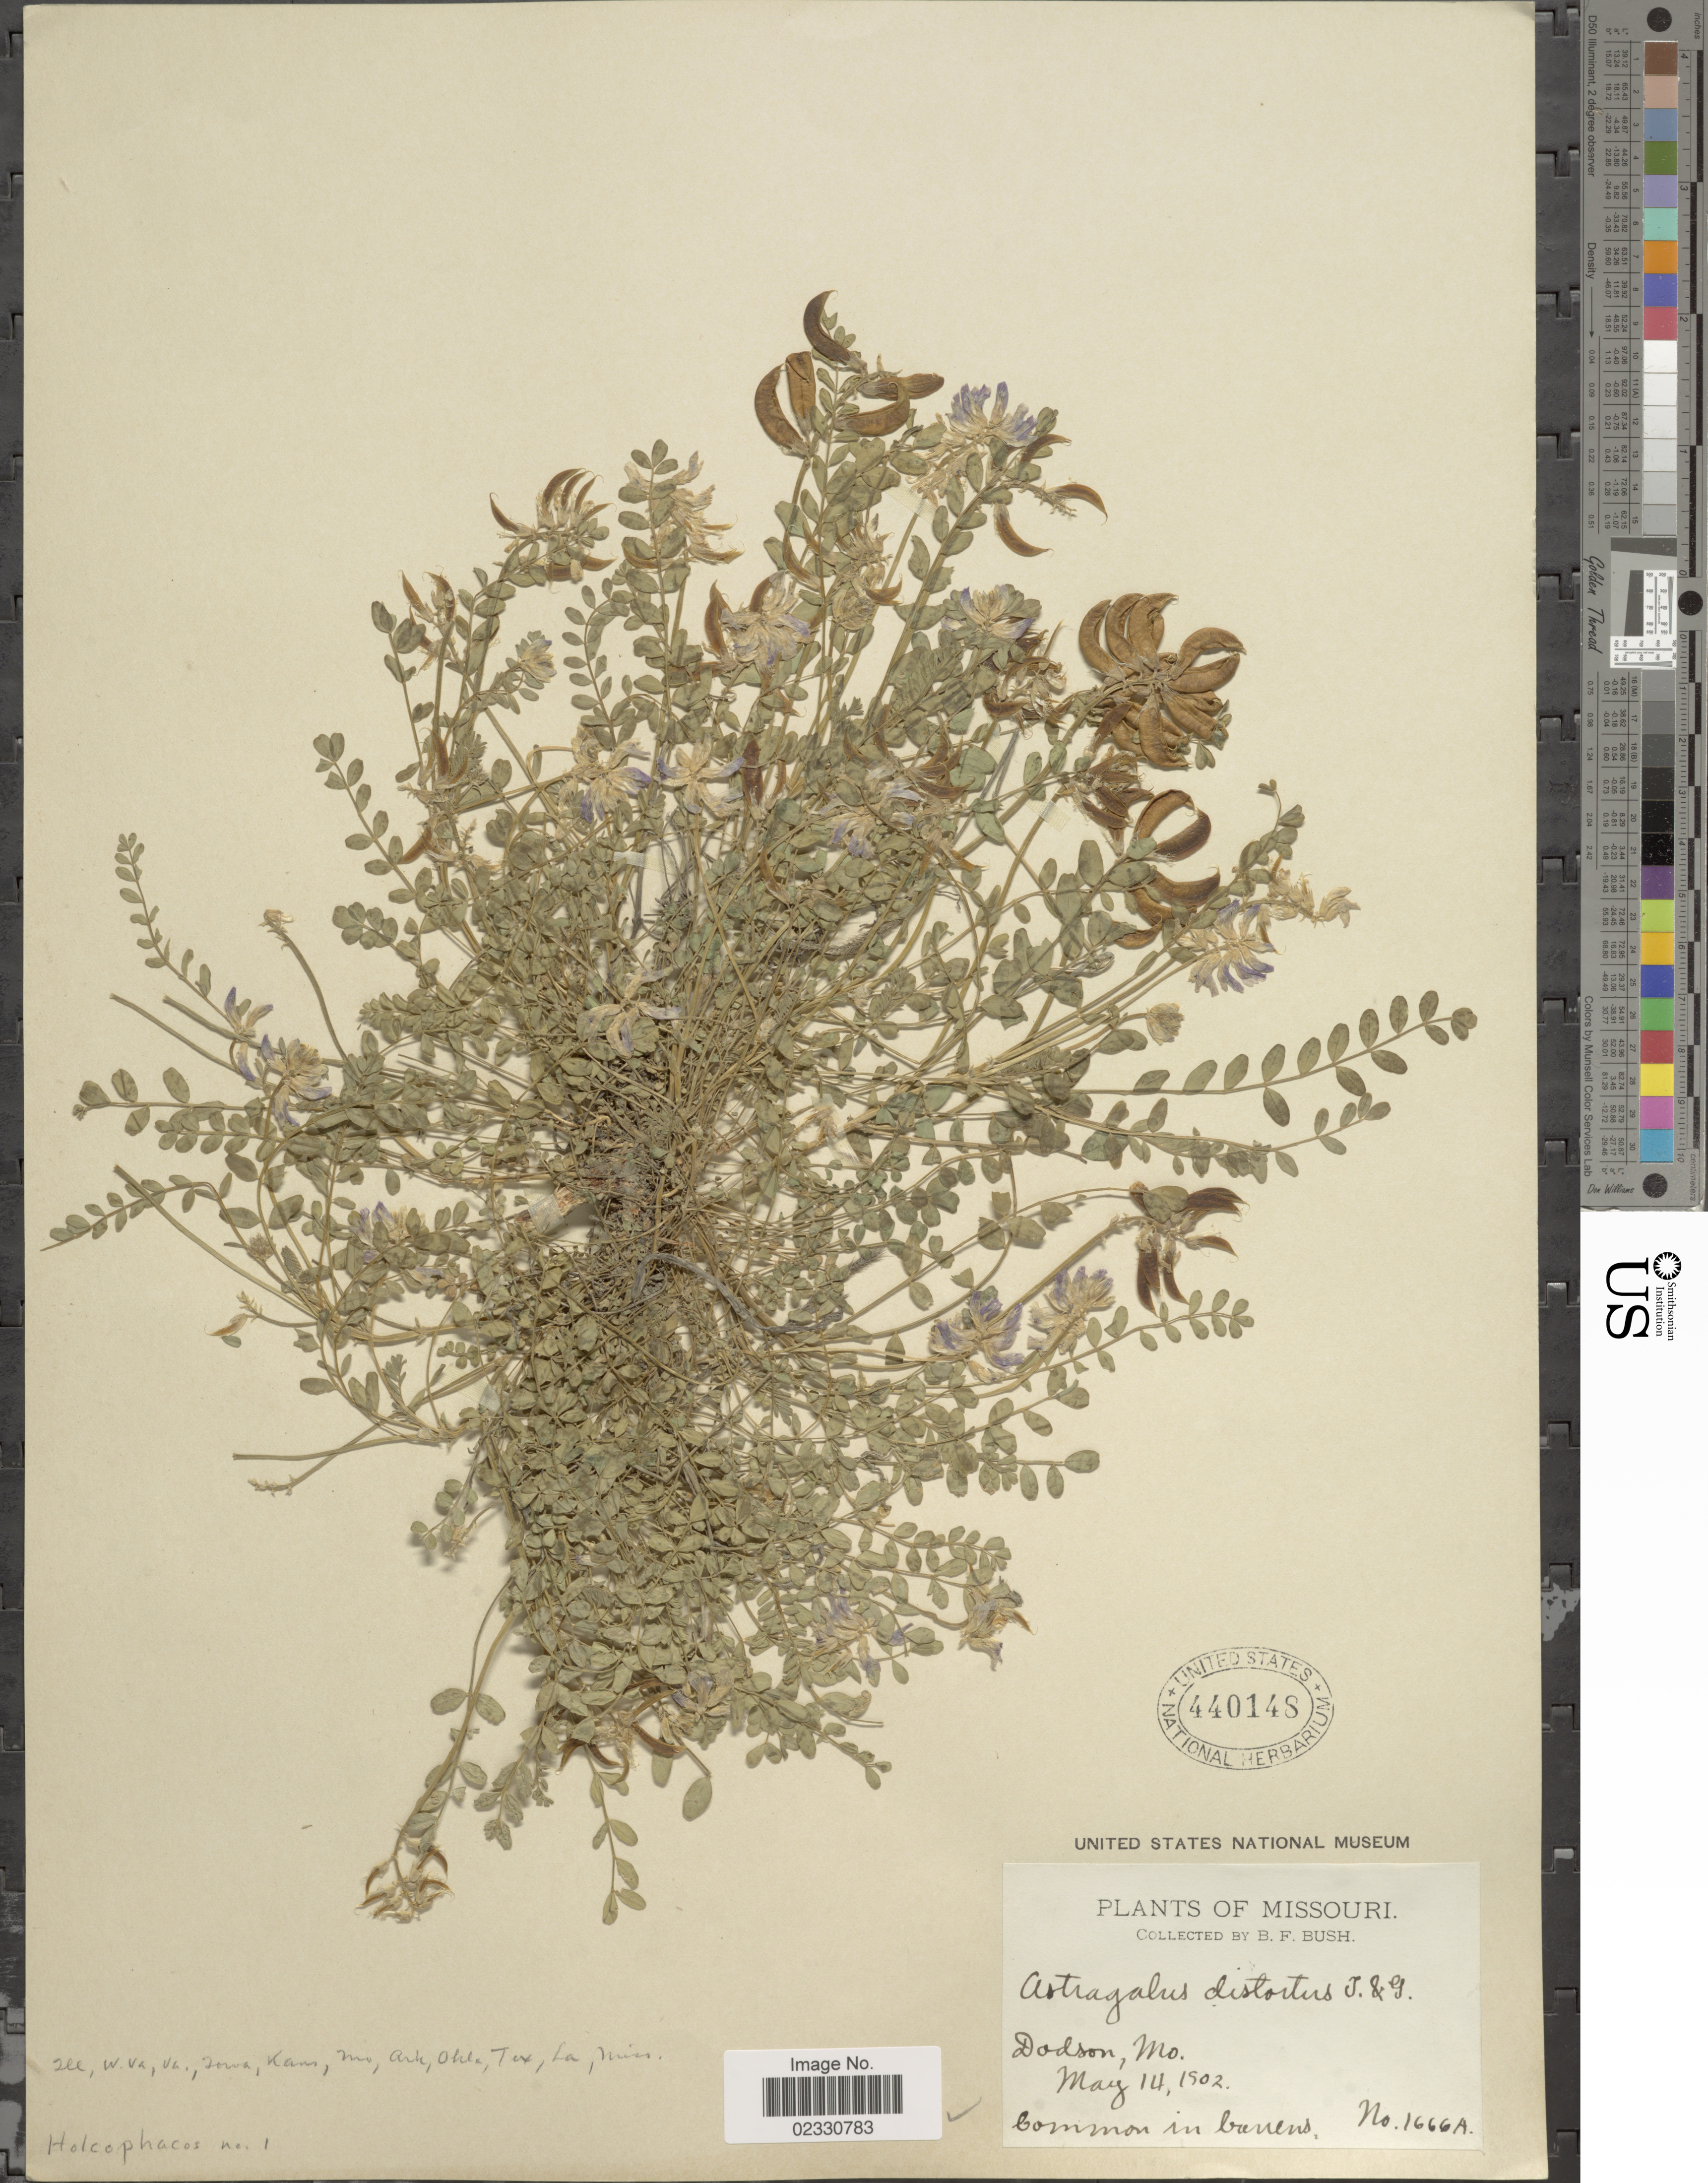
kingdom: Plantae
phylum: Tracheophyta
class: Magnoliopsida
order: Fabales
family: Fabaceae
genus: Astragalus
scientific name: Astragalus distortus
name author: Torr. & A. Gray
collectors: B. F. Bush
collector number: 1666A*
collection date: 1902-05-14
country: United States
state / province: Missouri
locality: Dodson, common in barrens.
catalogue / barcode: US 440148